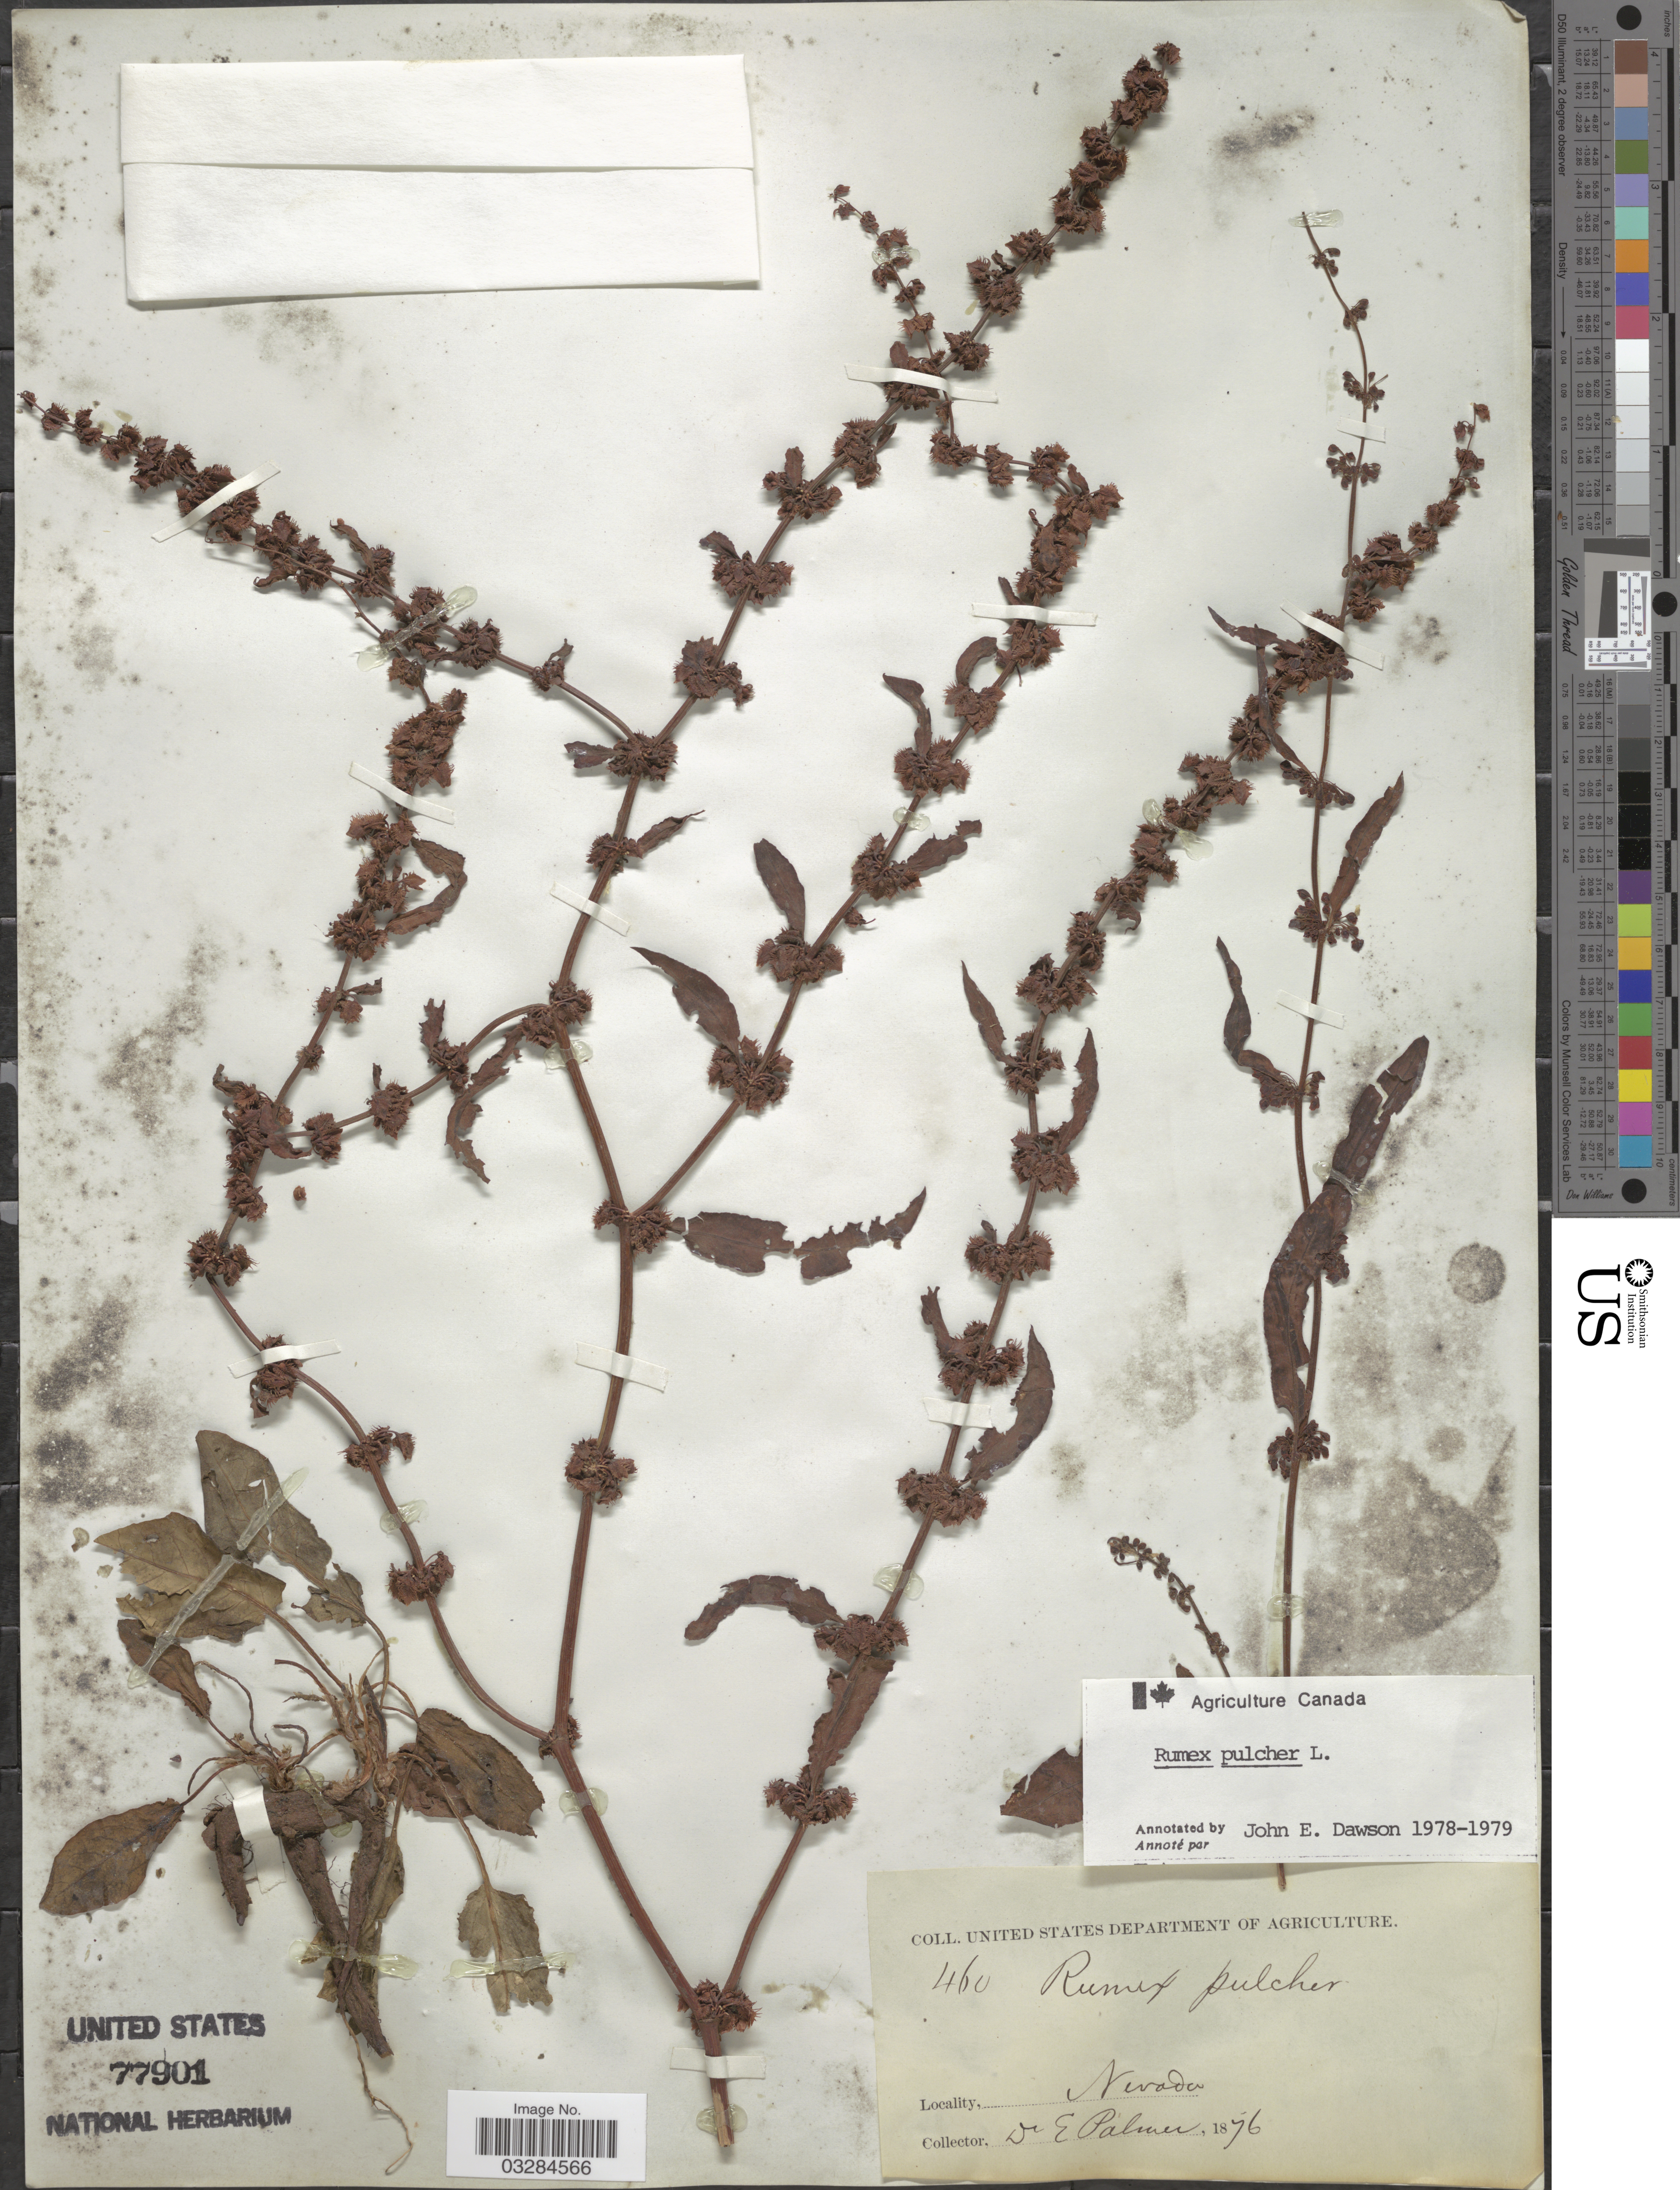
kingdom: Plantae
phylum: Tracheophyta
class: Magnoliopsida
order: Caryophyllales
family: Polygonaceae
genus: Rumex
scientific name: Rumex pulcher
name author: L.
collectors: E. Palmer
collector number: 460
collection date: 1896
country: United States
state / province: Nevada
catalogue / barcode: US 77901